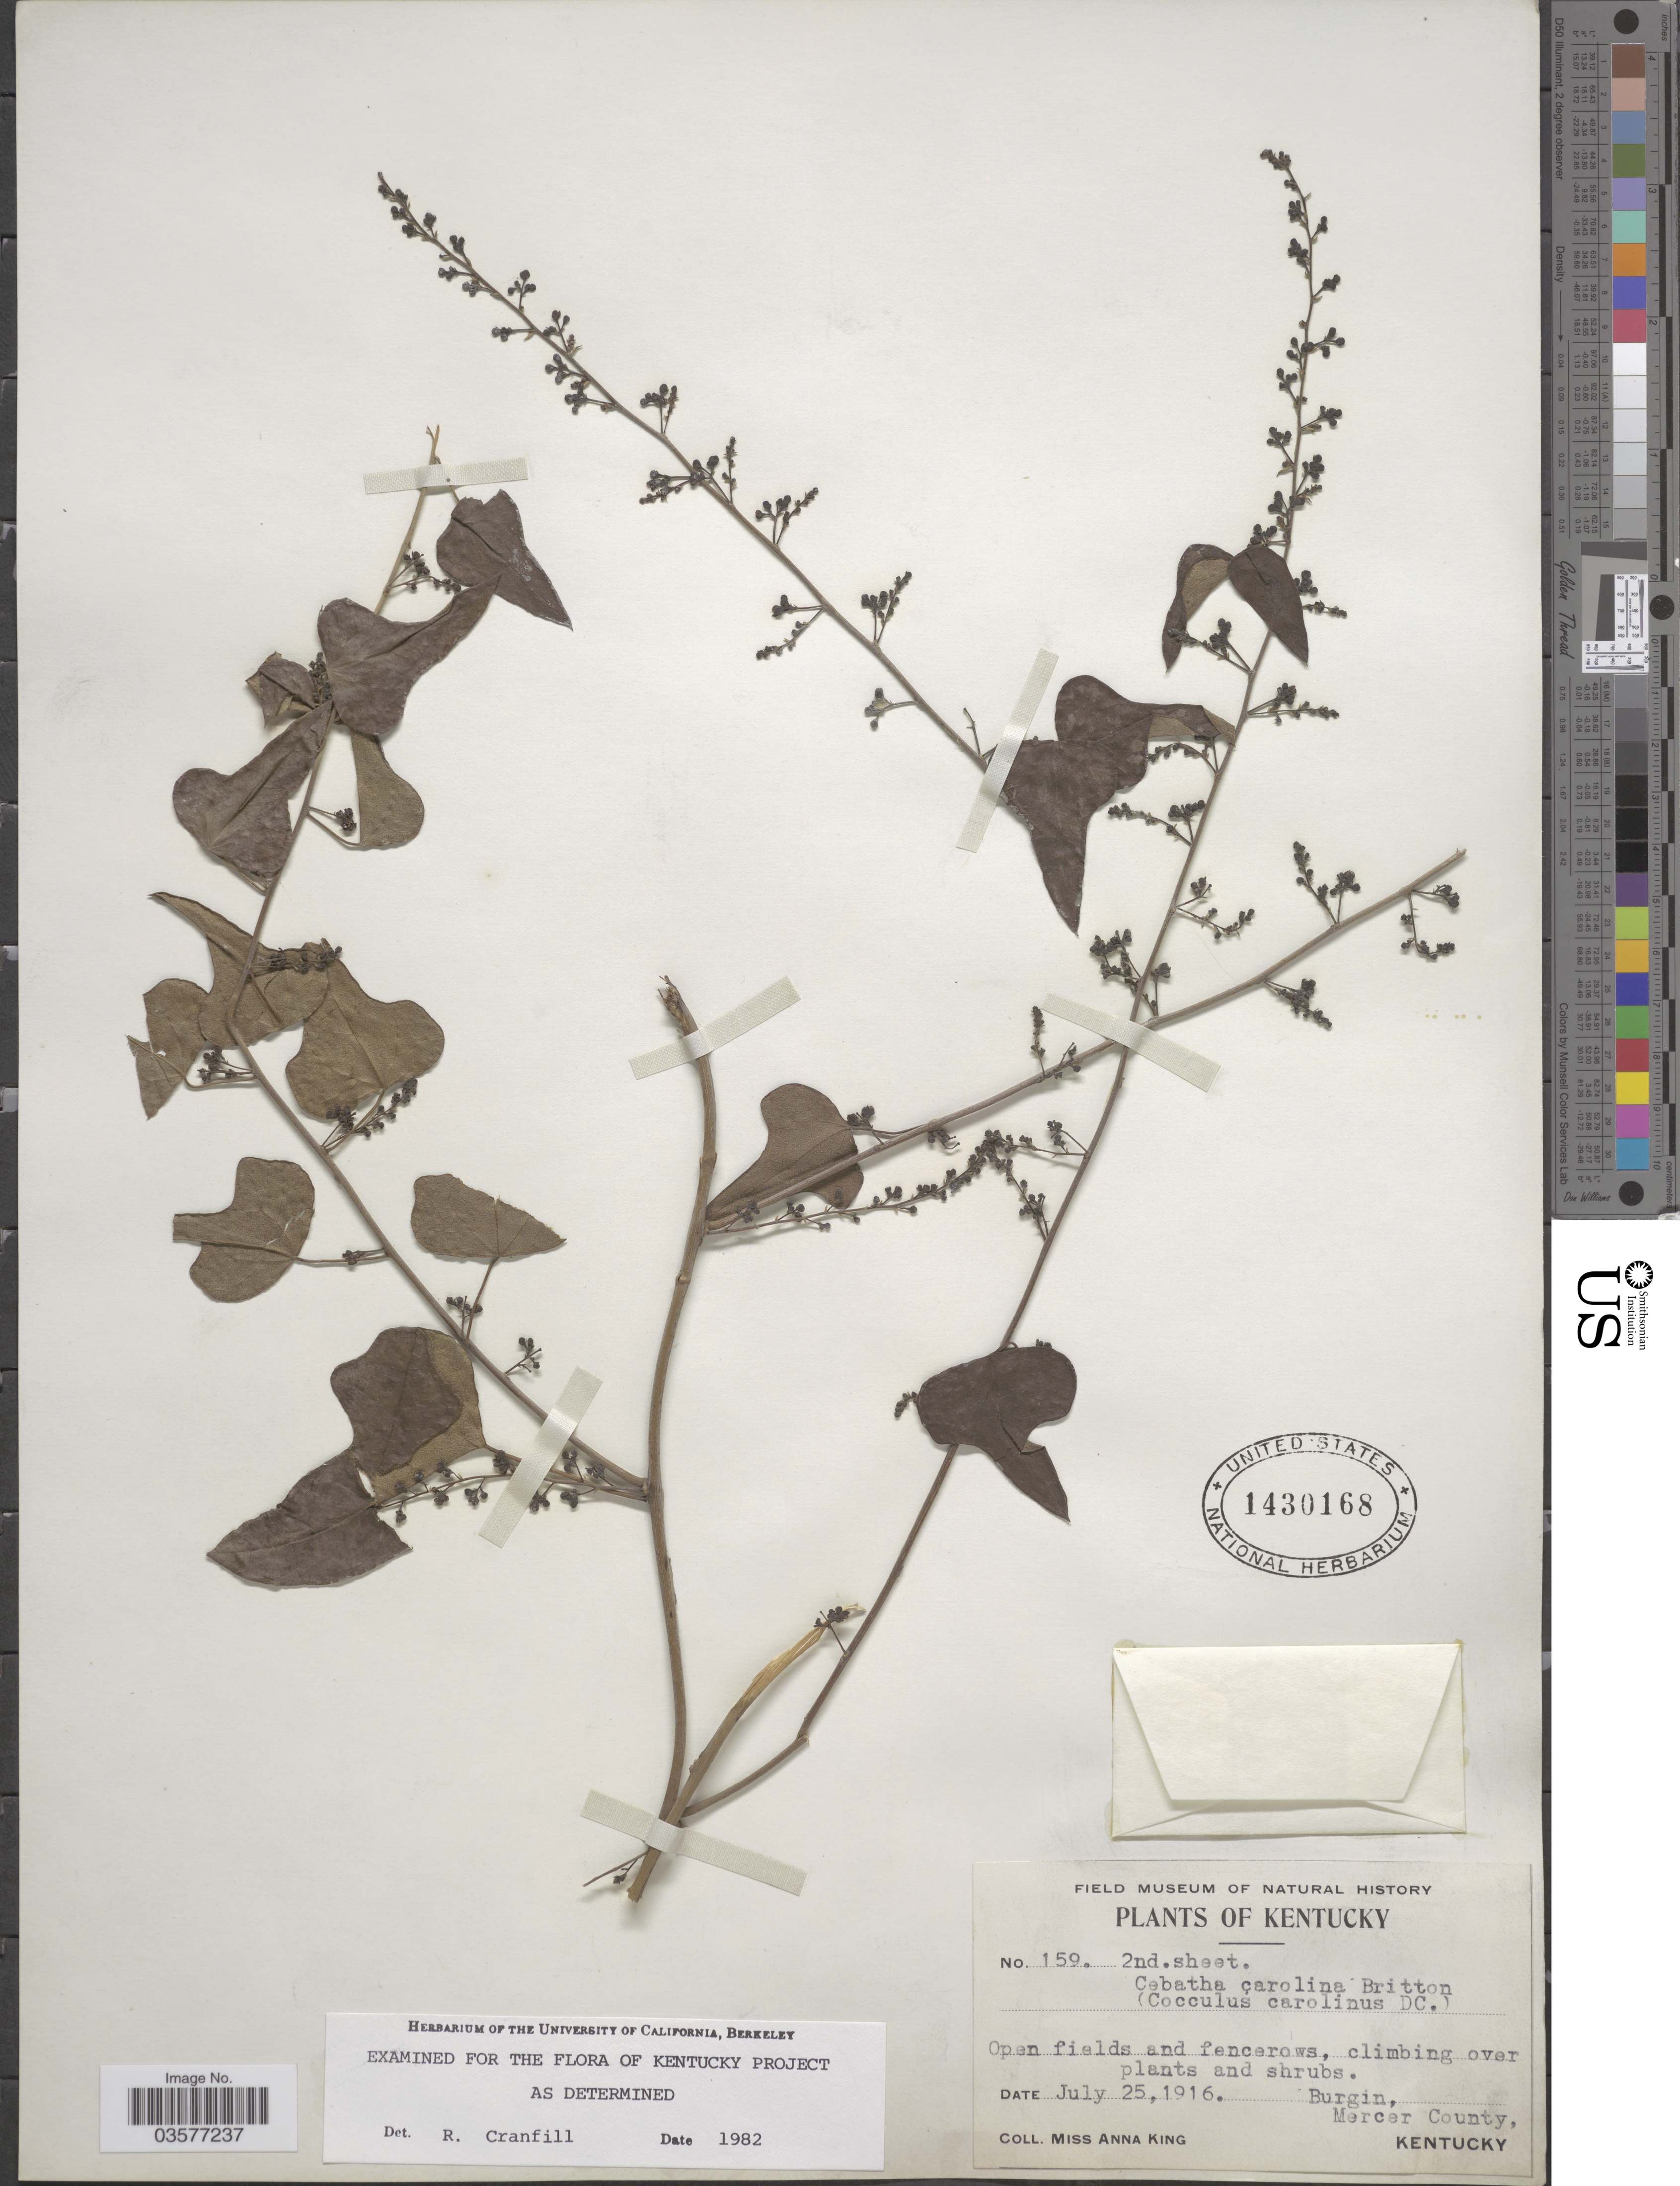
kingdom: Plantae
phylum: Tracheophyta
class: Magnoliopsida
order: Ranunculales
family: Menispermaceae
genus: Cocculus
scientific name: Cocculus carolinus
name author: (L.) DC.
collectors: A. King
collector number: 150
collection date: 1916-07-25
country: United States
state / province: Kentucky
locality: Burgin, Mercer County.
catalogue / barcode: US 1430168